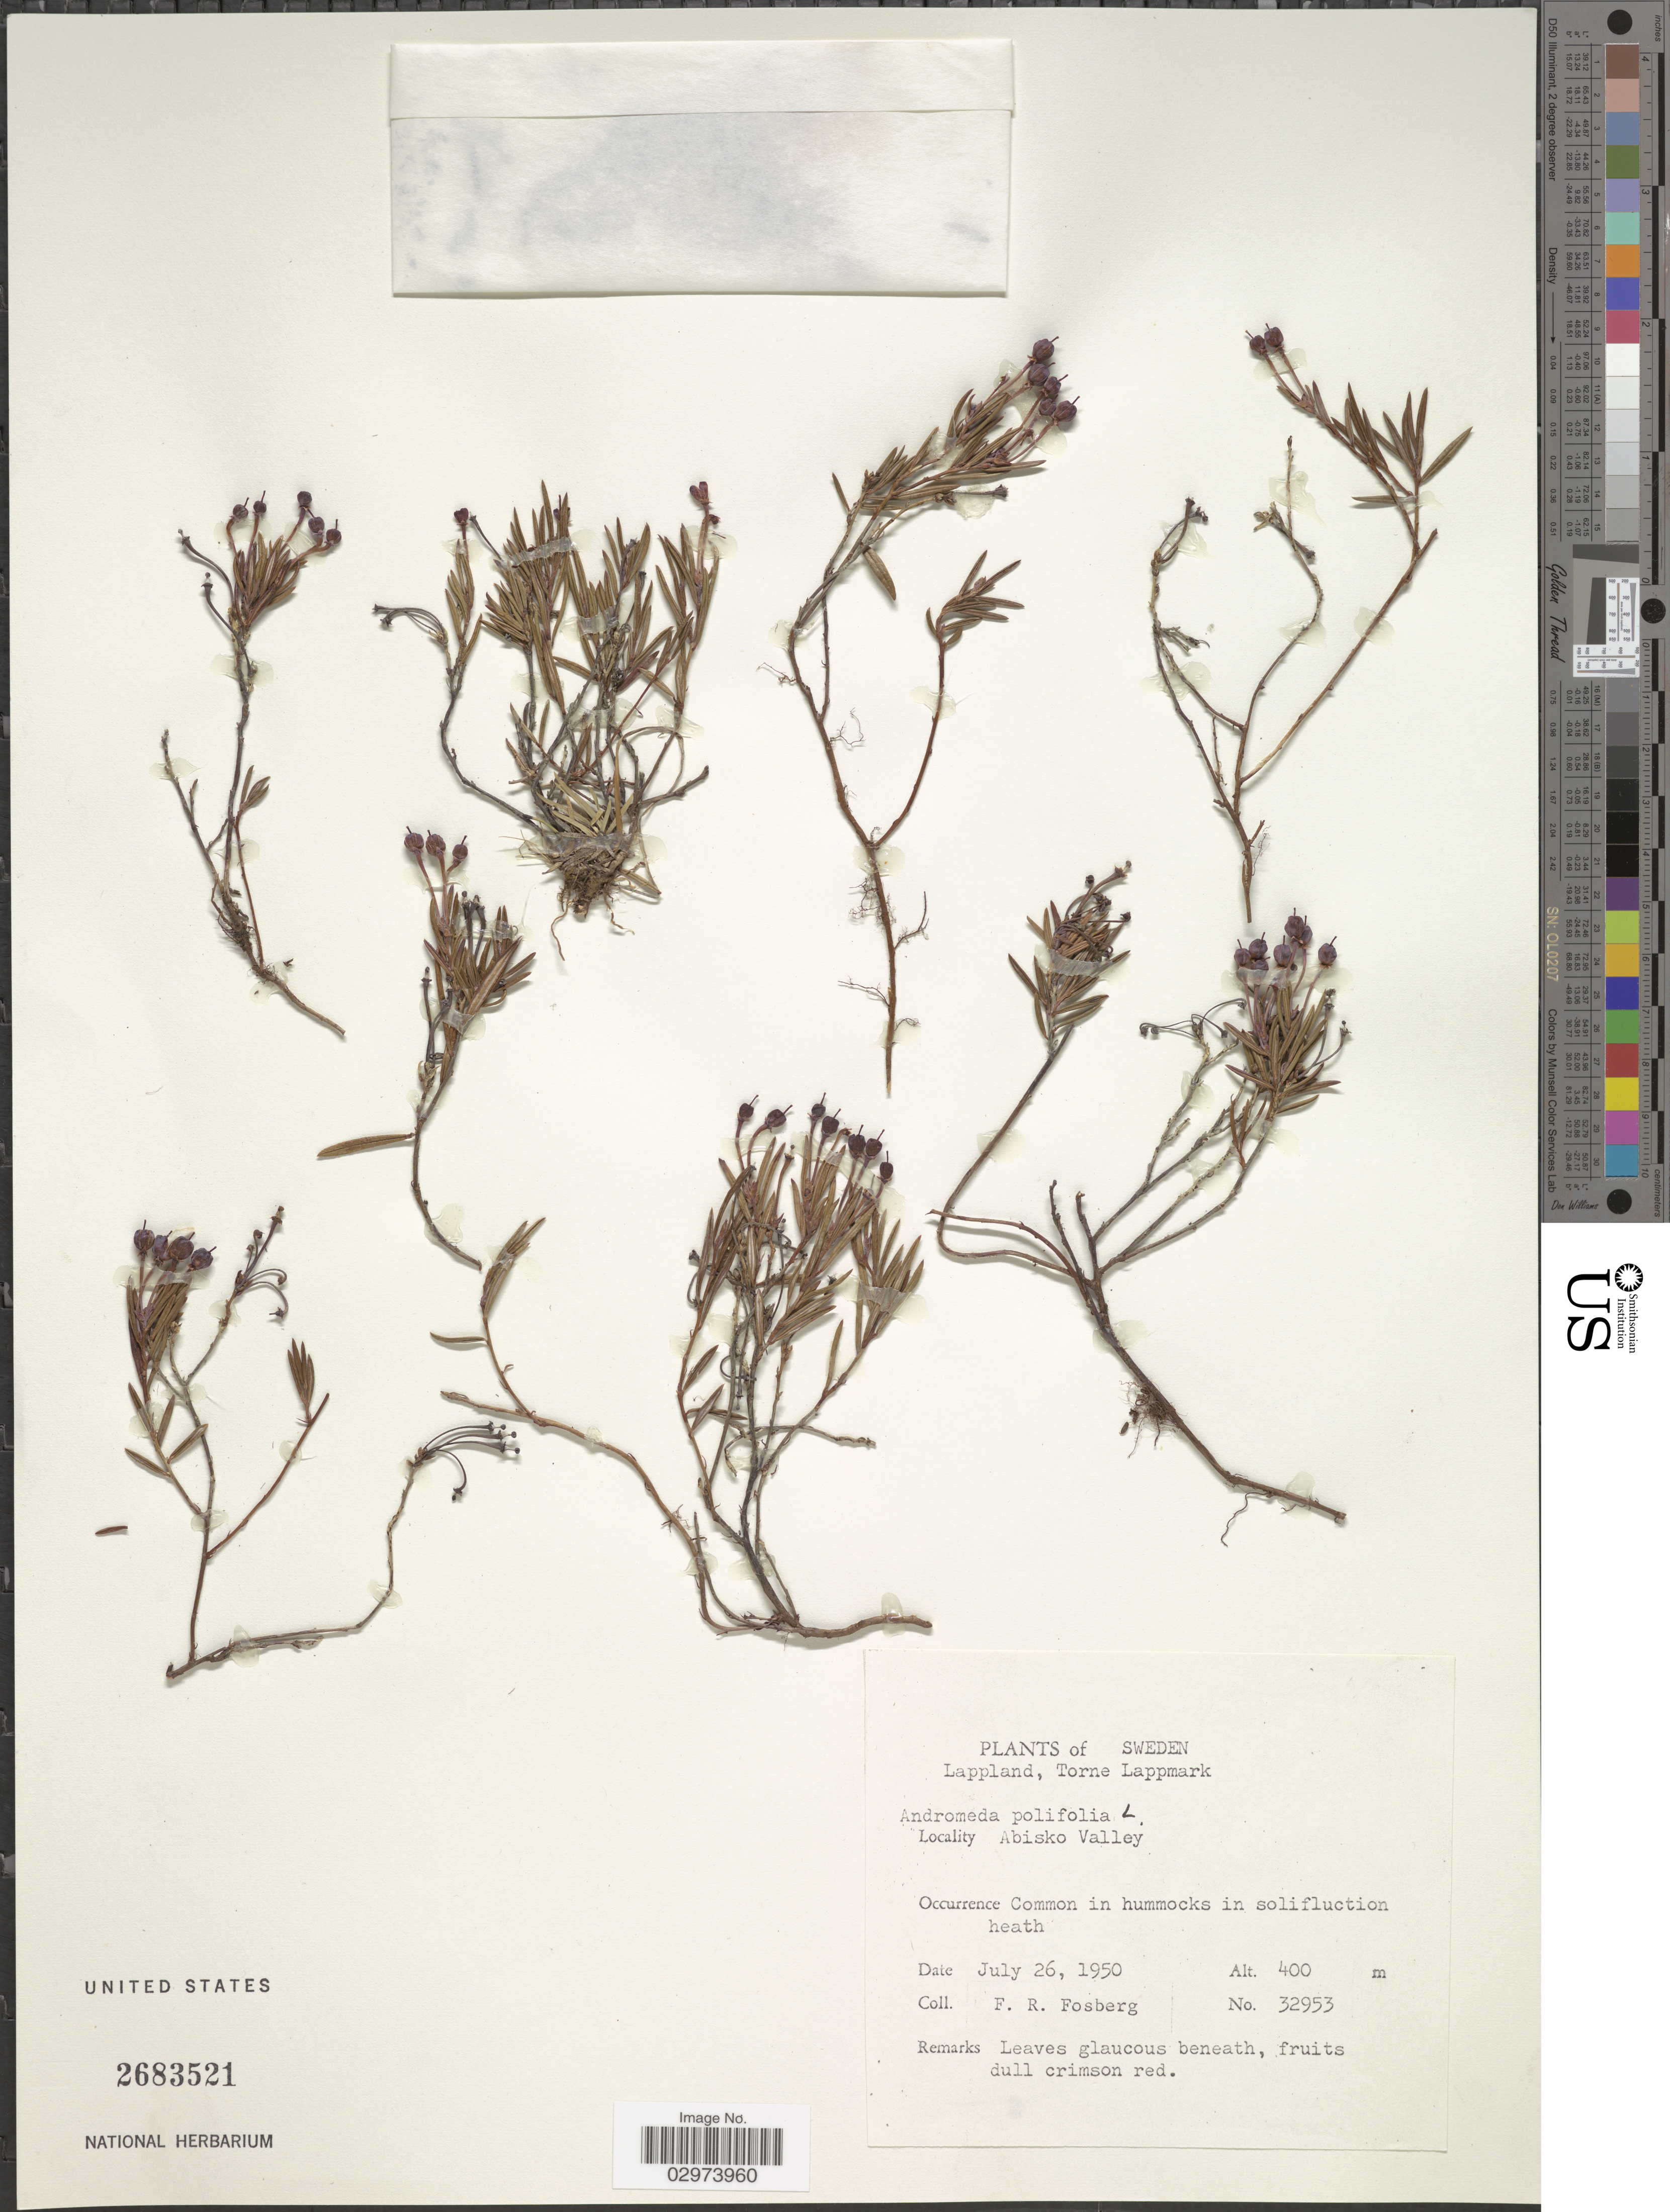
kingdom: Plantae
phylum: Tracheophyta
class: Magnoliopsida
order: Ericales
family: Ericaceae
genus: Andromeda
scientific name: Andromeda polifolia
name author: L.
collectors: F. R. Fosberg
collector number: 32953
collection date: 1950-07-26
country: Sweden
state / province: Norrbotten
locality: Lappland, Torne Lappmark. Abisko Valley.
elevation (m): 400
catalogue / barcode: US 2683521